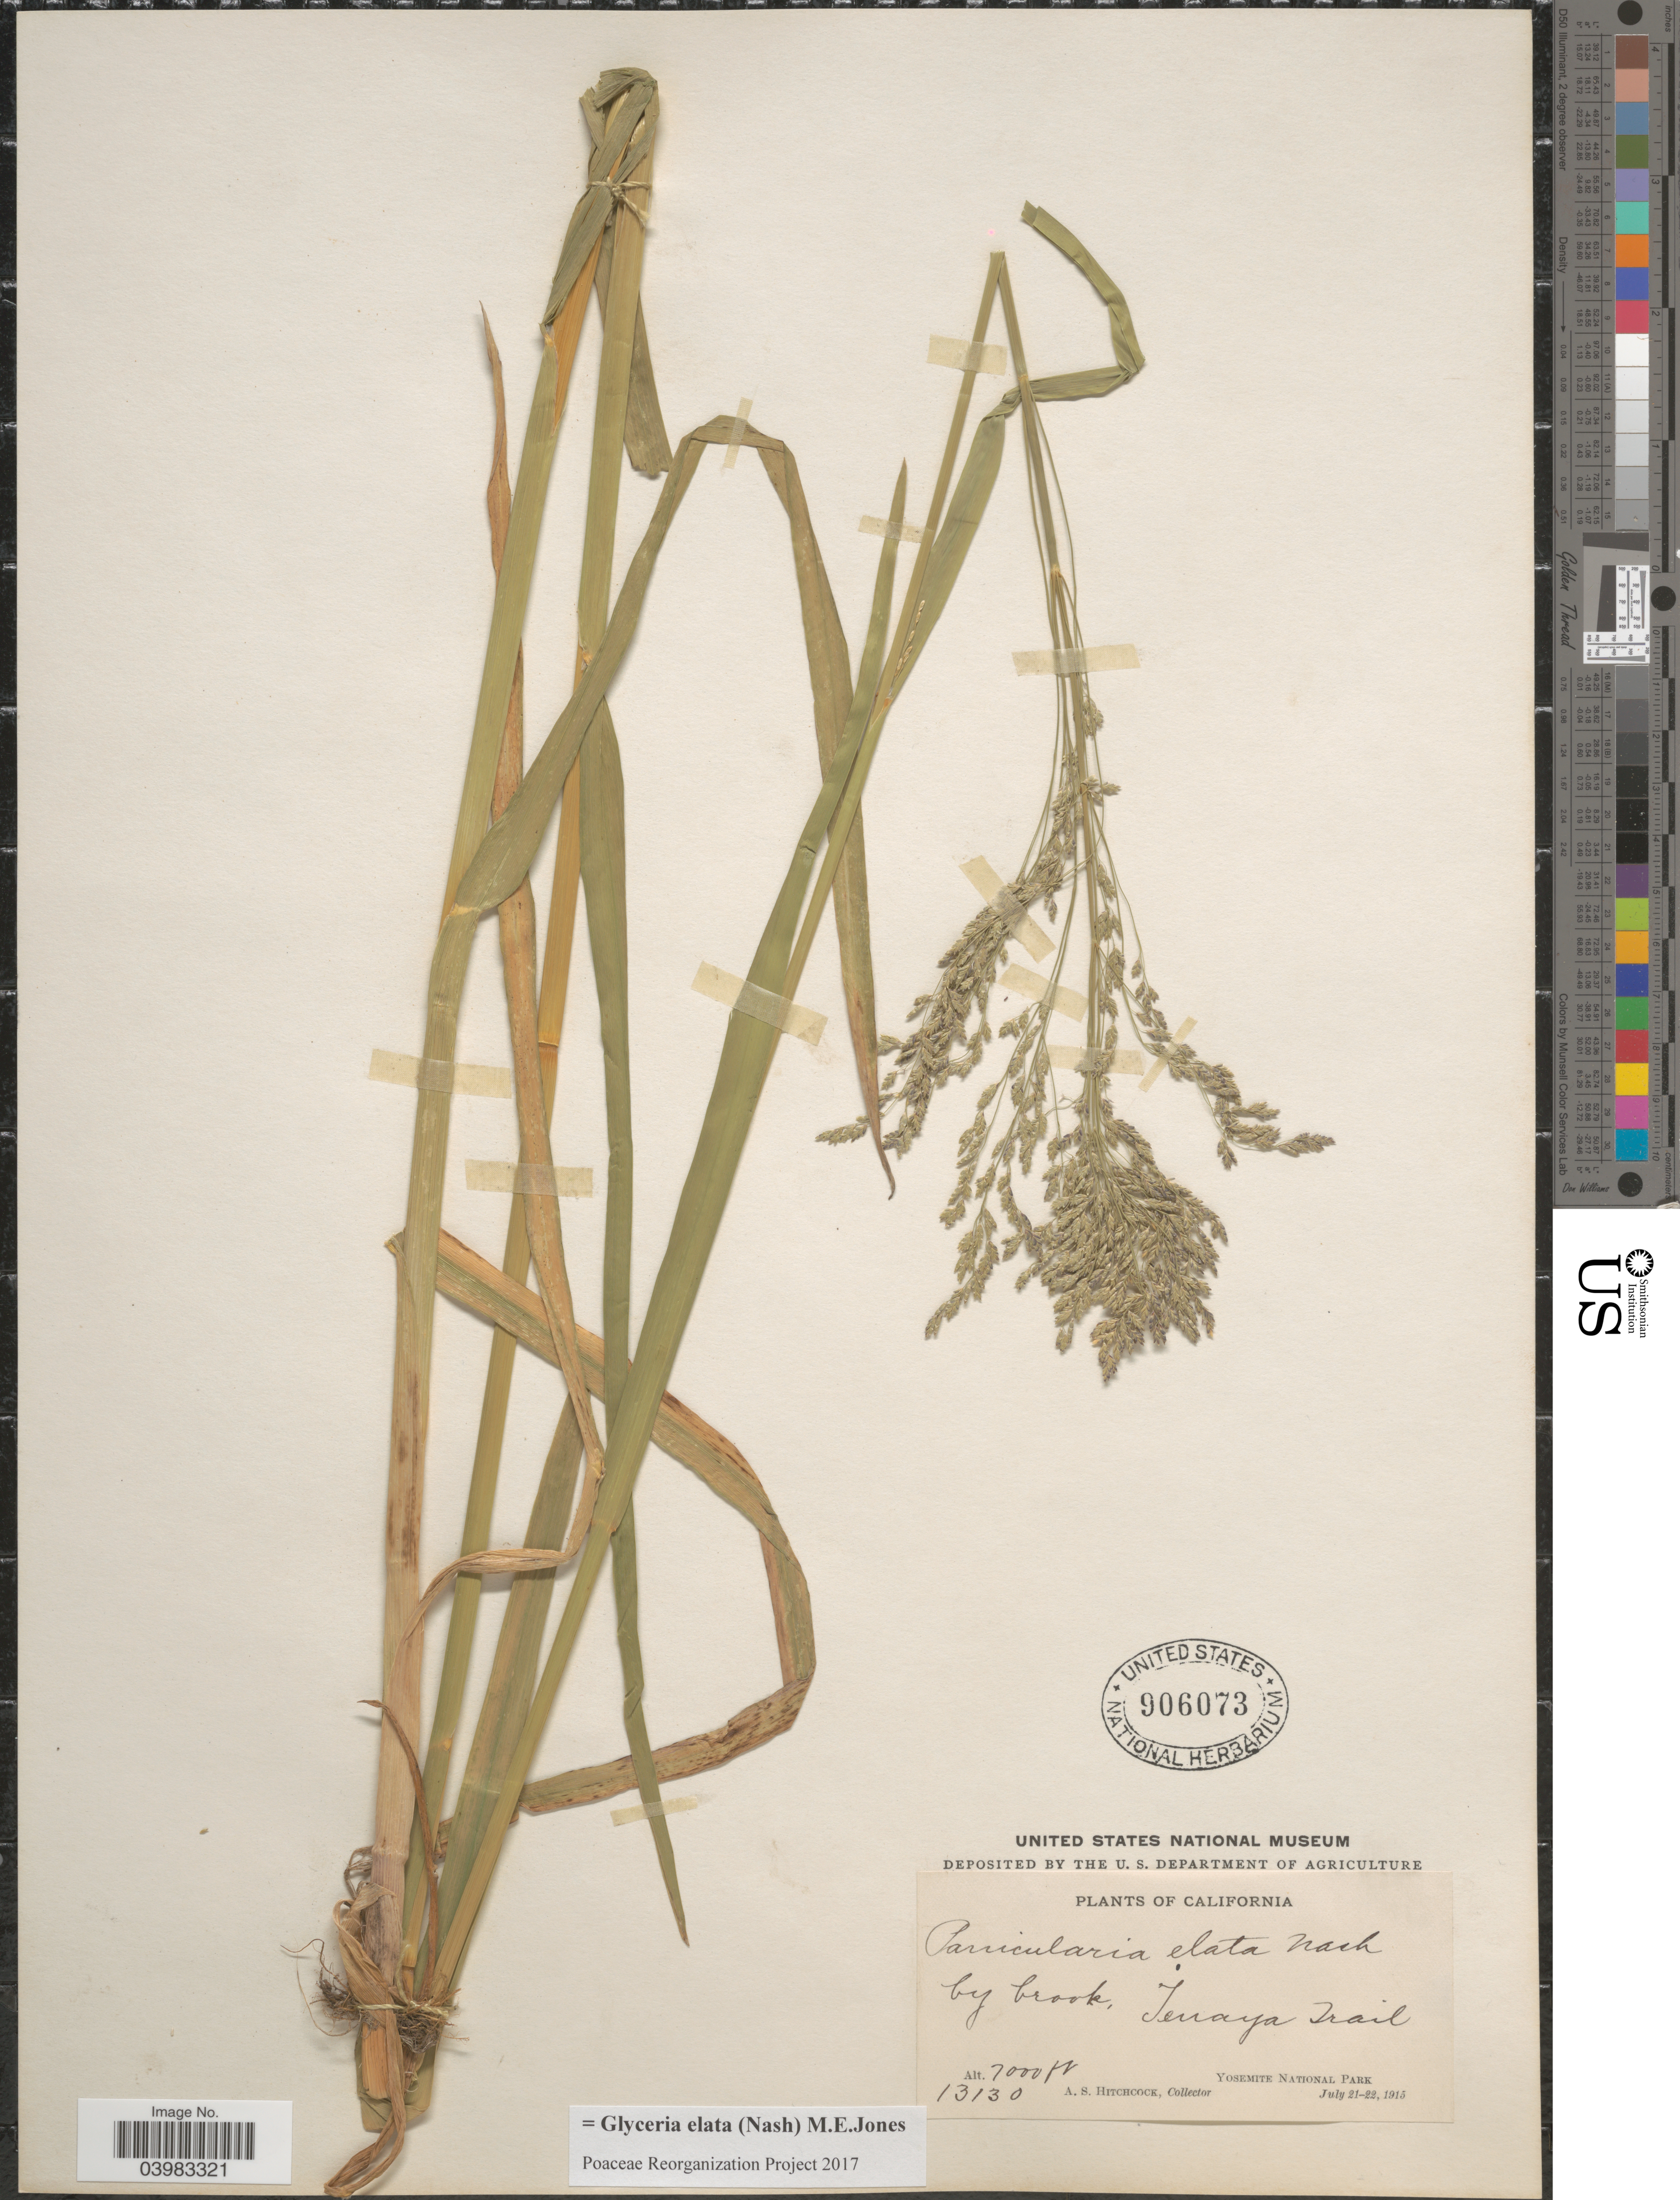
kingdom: Plantae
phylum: Tracheophyta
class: Liliopsida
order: Poales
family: Poaceae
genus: Glyceria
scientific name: Glyceria elata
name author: (Nash) M.E. Jones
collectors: A. S. Hitchcock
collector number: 13130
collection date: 1915-07-21/1915-07-22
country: United States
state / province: California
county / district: Mariposa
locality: Tenaya Trail. Yosemite National Park.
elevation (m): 2134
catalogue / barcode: US 906073